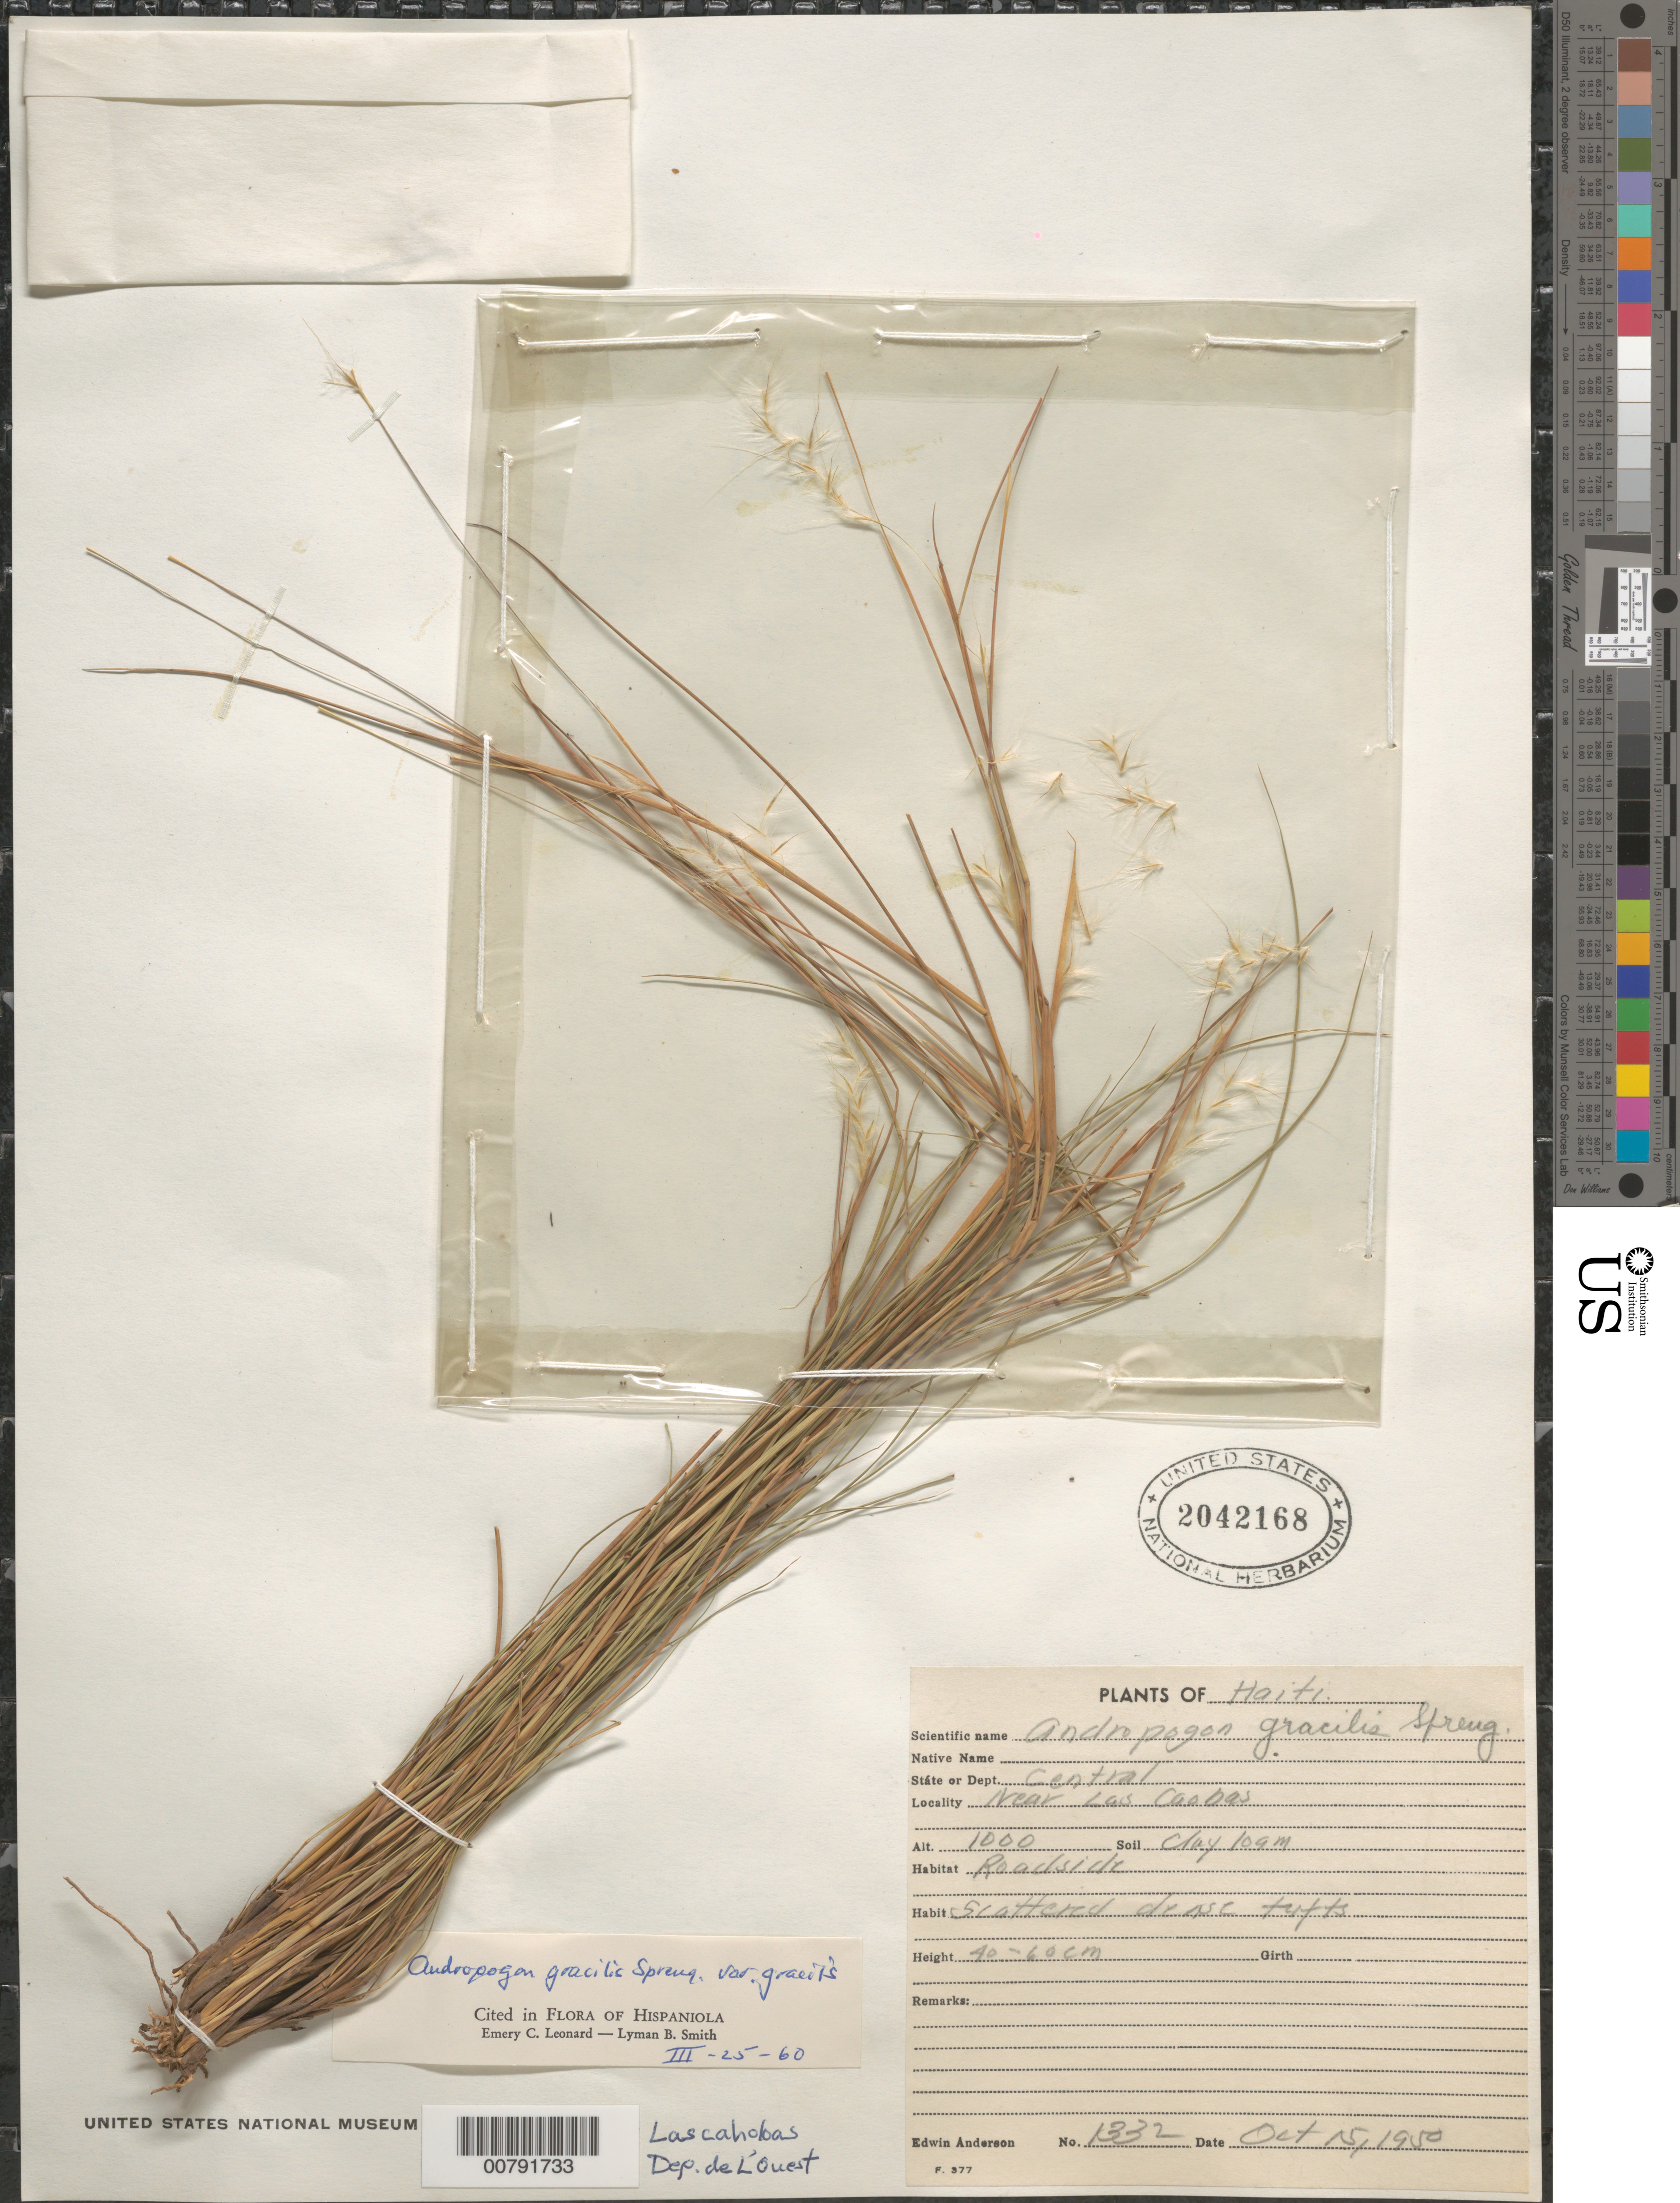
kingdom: Plantae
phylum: Tracheophyta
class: Liliopsida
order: Poales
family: Poaceae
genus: Schizachyrium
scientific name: Schizachyrium gracile var. gracile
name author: (Spreng.) Nash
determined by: Leonard, E. C.; Smith, L. B.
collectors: E. Anderson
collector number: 1332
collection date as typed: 15 Oct 1950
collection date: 1950-10-15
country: Haiti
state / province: Ouest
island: Hispaniola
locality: Las Cahobas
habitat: Roadside, clay loam soil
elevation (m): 1000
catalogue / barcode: US 2042168